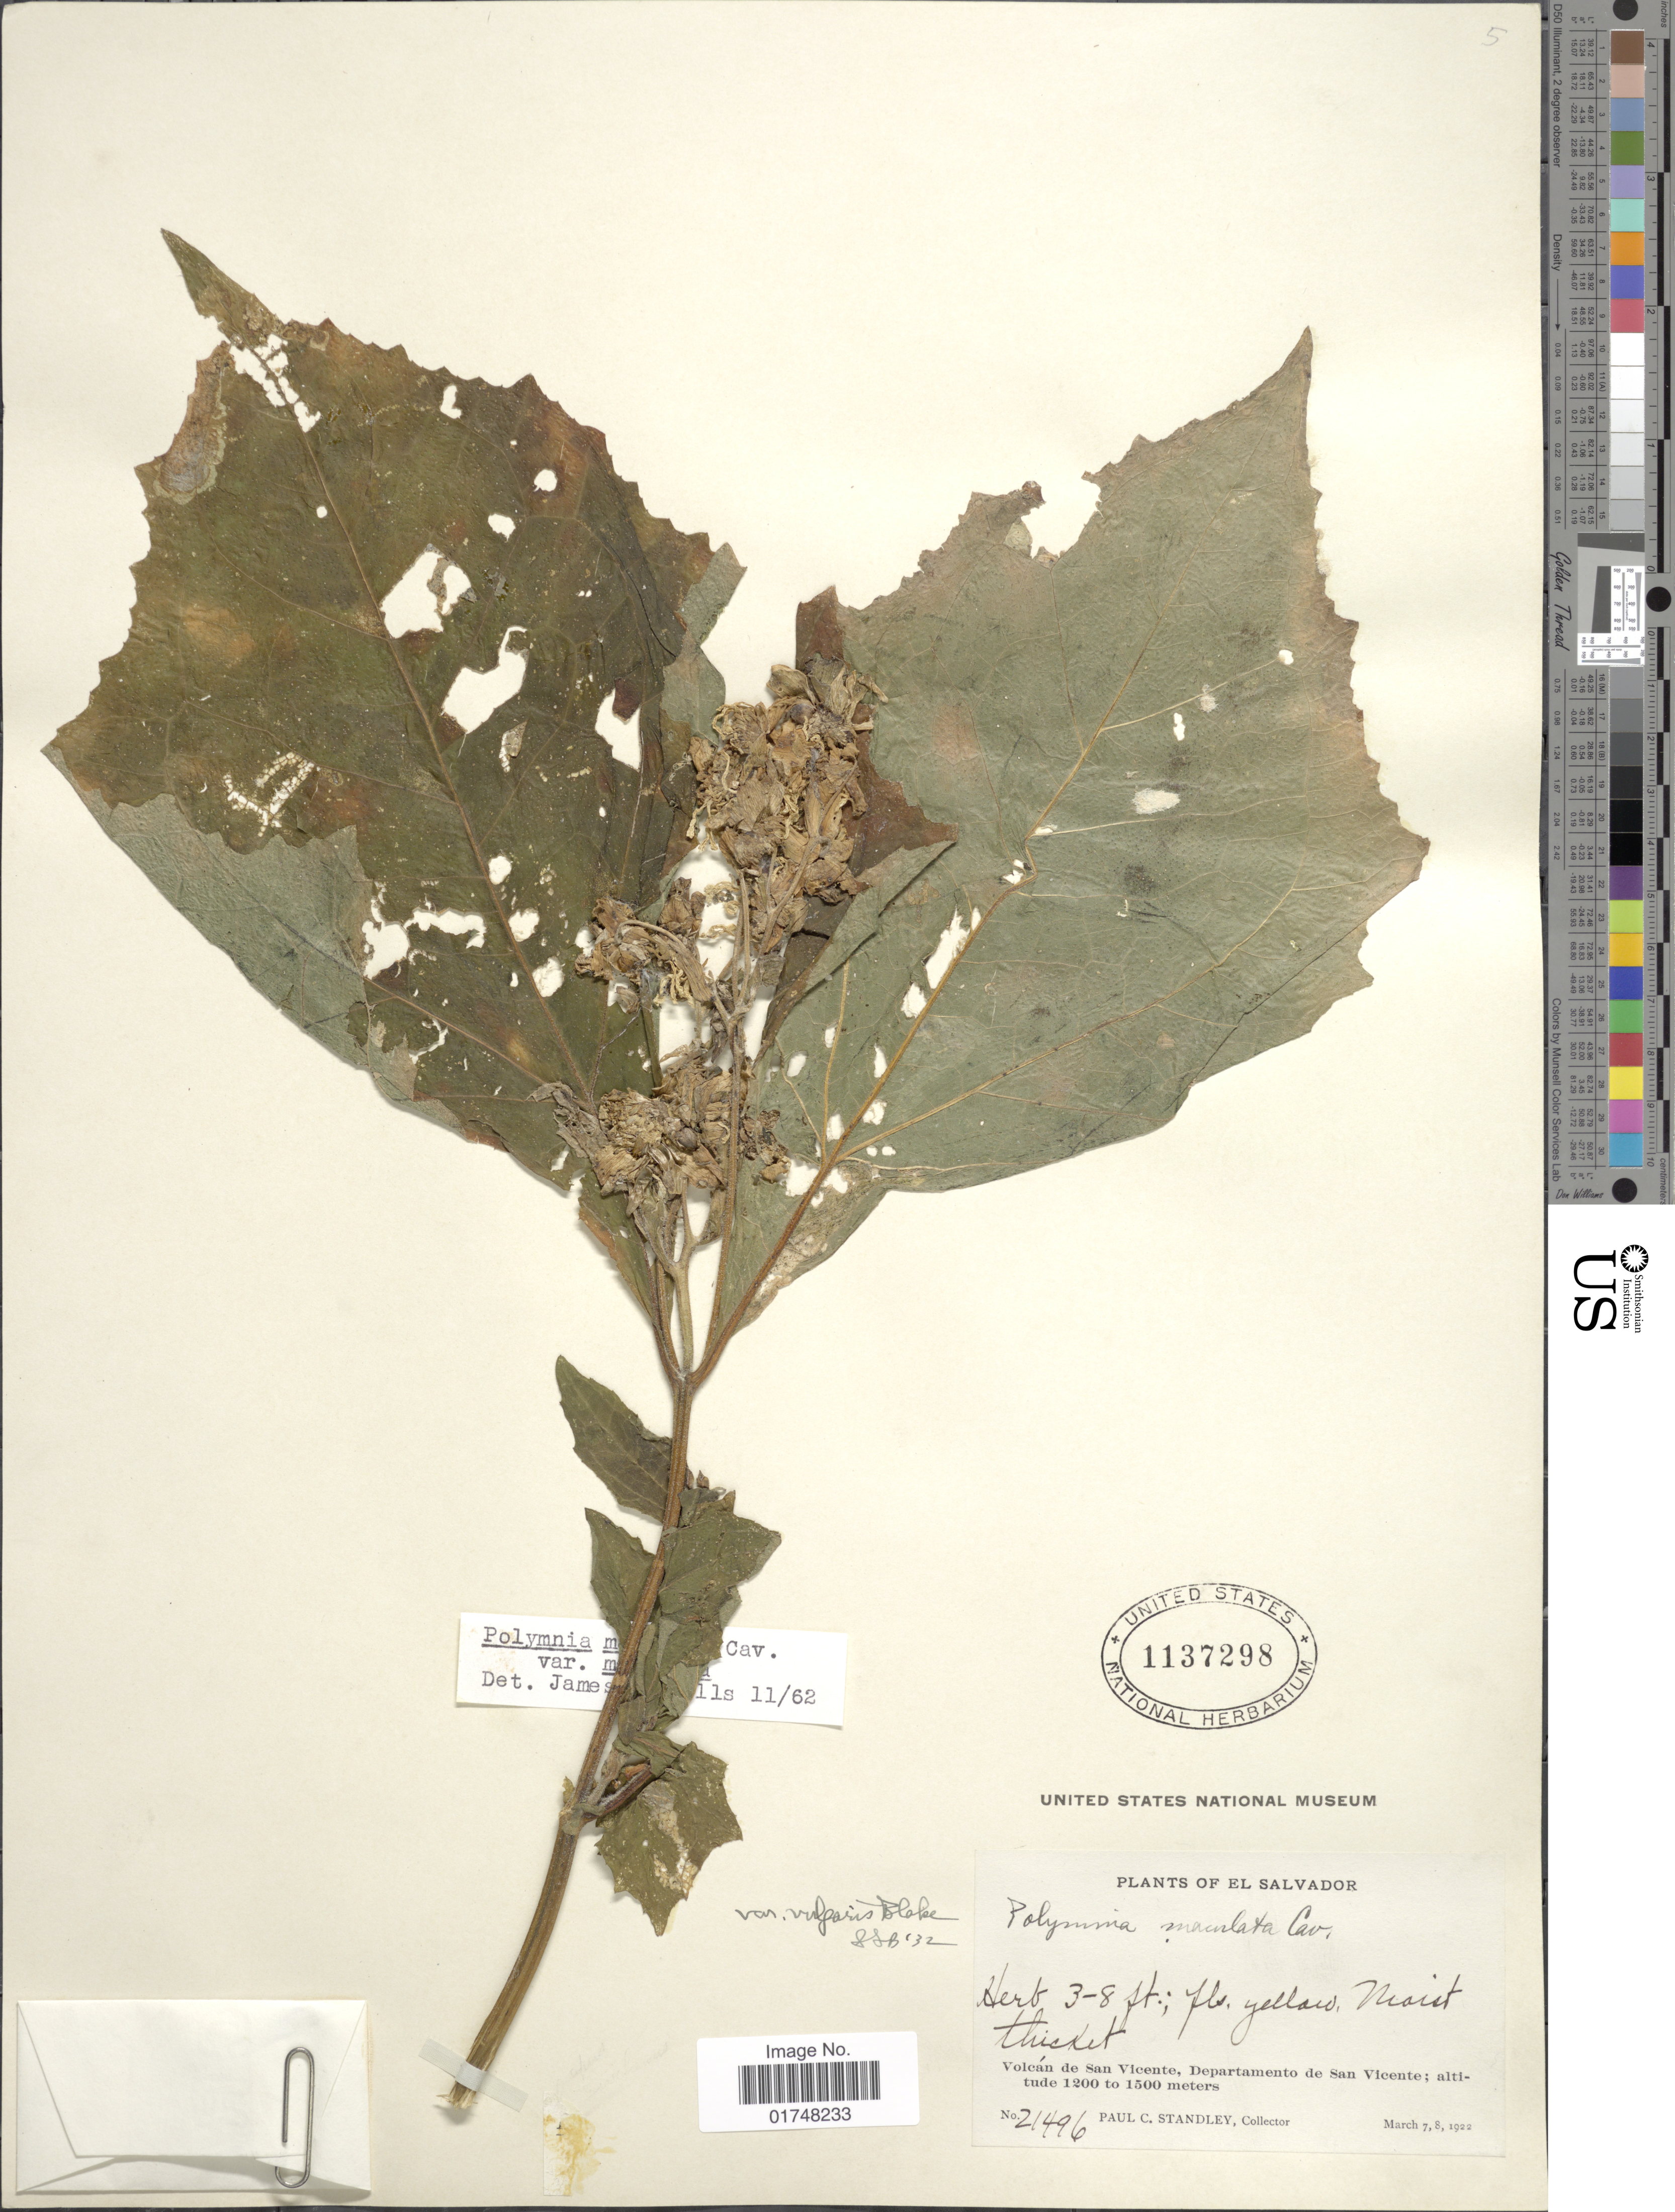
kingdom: Plantae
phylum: Tracheophyta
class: Magnoliopsida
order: Asterales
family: Asteraceae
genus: Smallanthus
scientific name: Smallanthus maculatus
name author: (Cav.) H. Rob.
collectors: P. C. Standley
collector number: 21496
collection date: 1922-03-07/1922-03-08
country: El Salvador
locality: Volcan de San Vicente. DEpartamento de San Vicente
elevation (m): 1200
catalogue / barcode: US 1137298